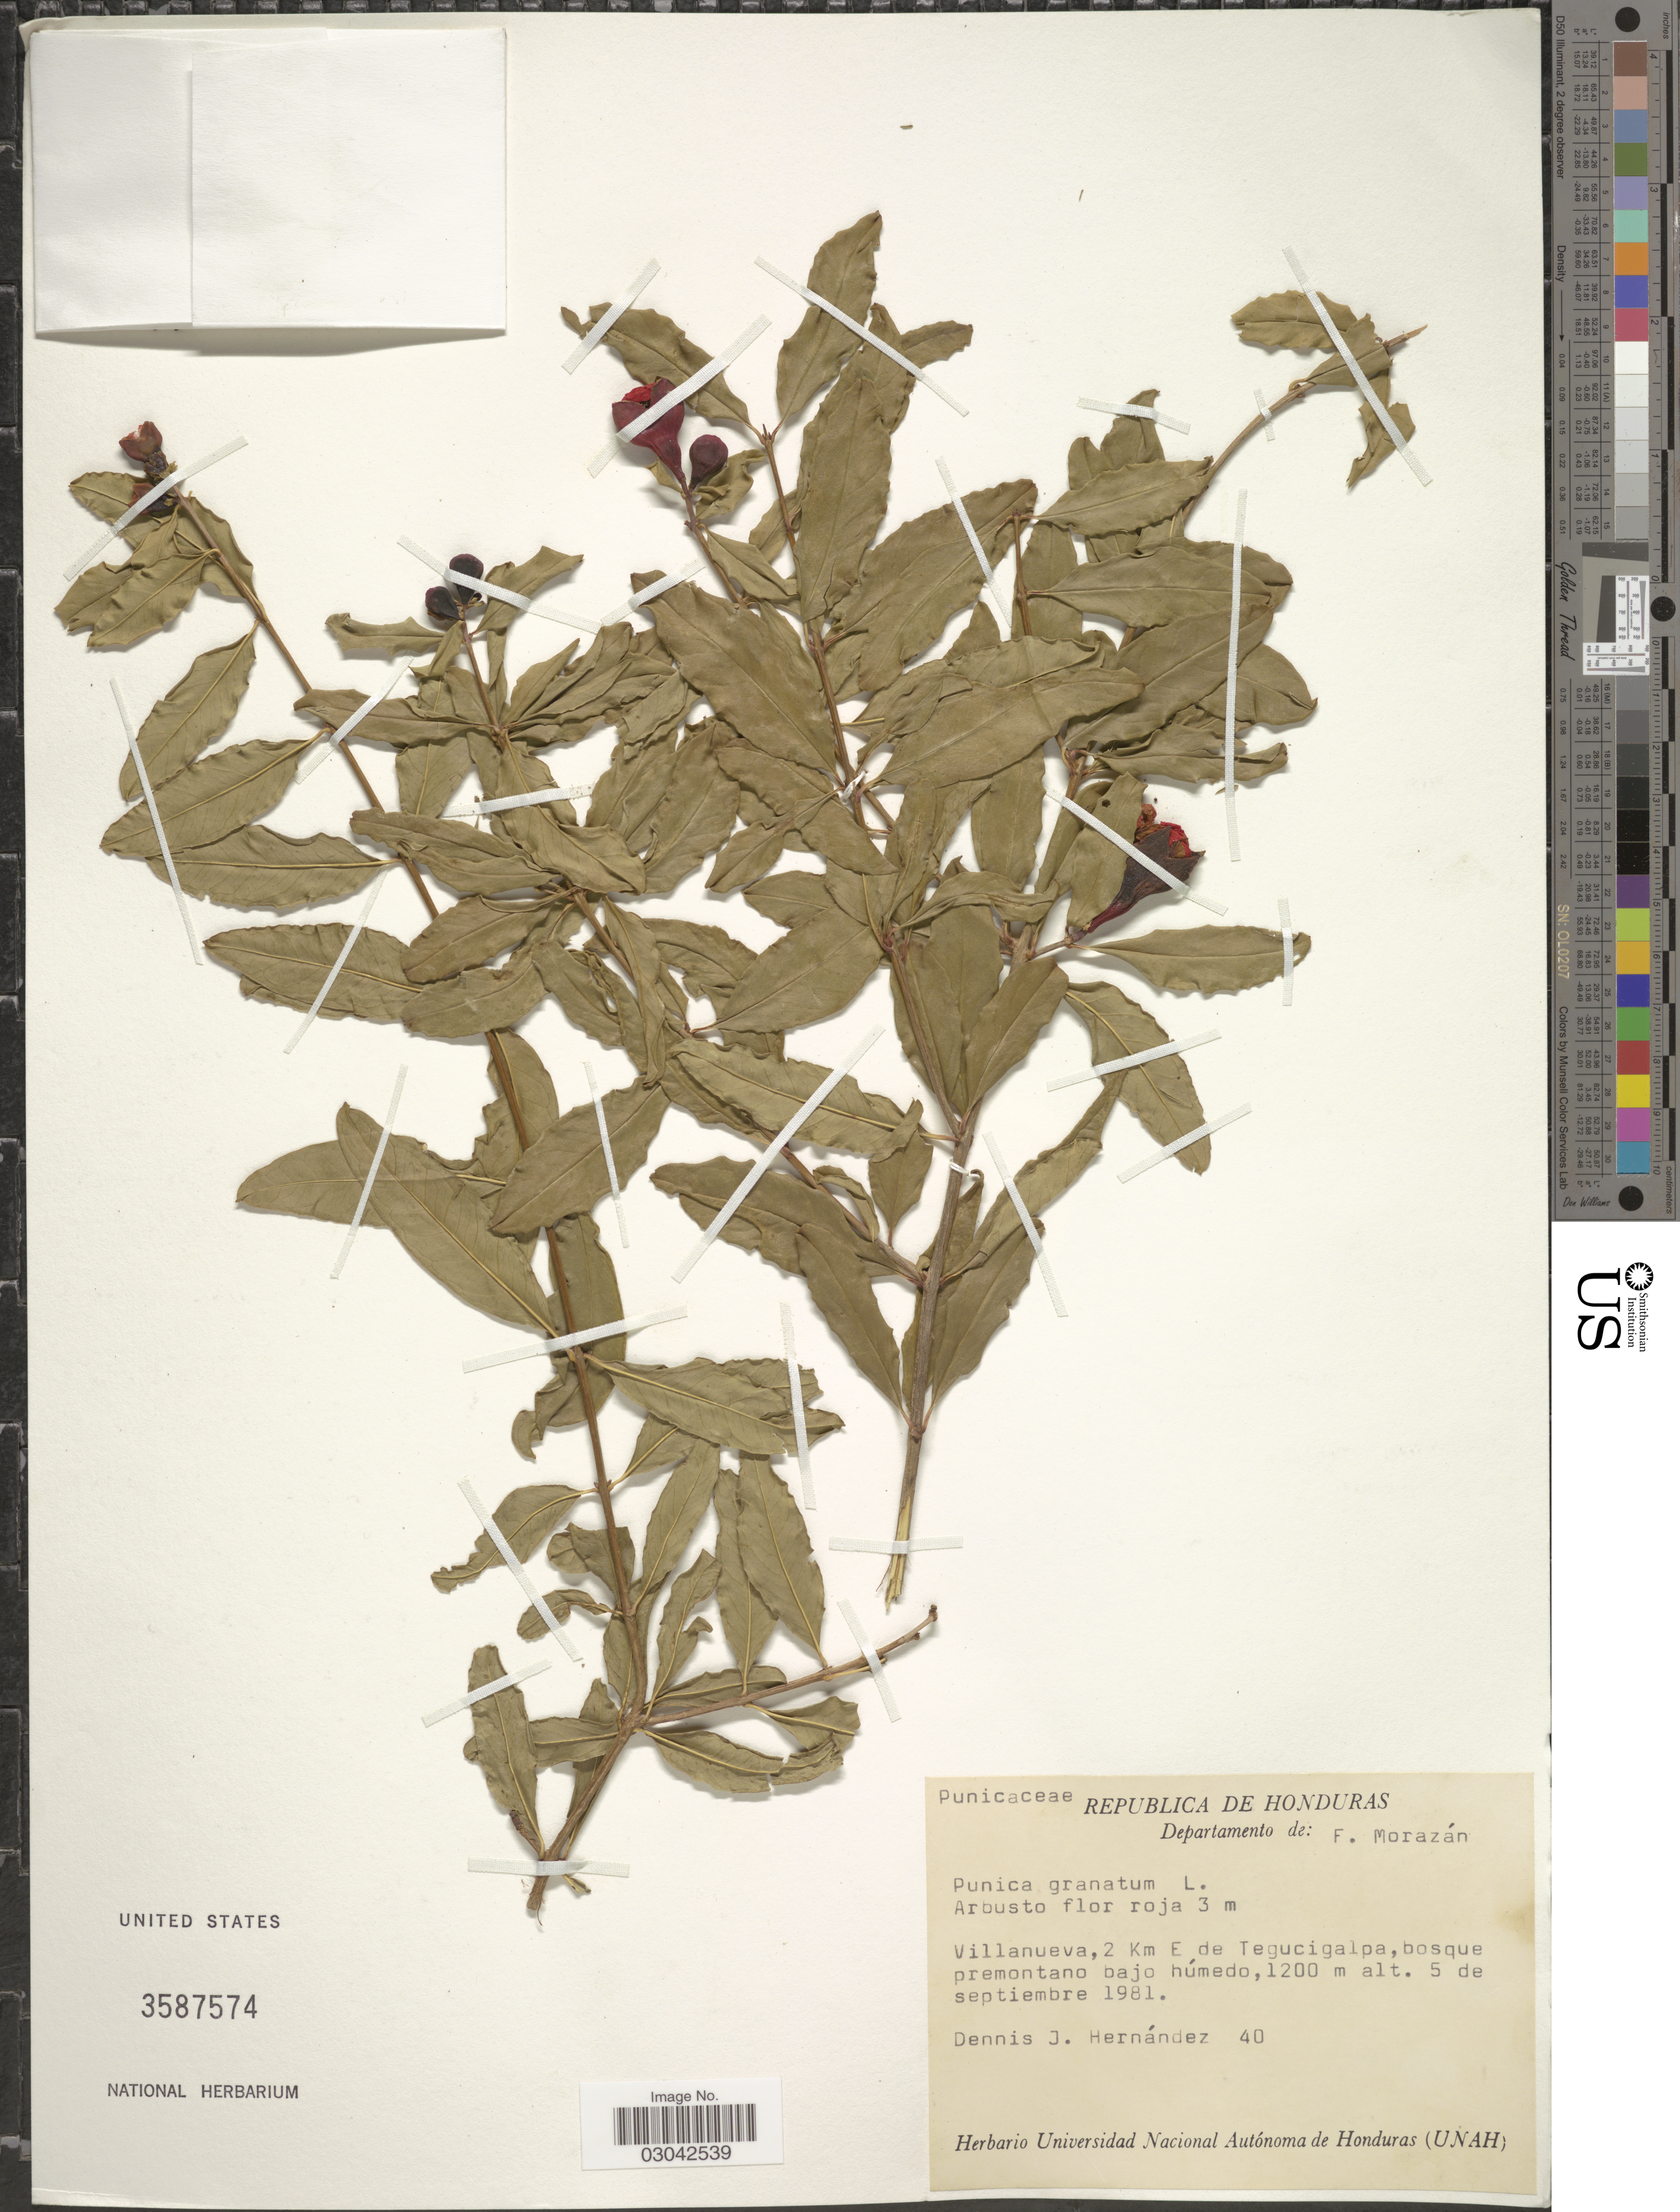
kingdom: Plantae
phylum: Tracheophyta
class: Magnoliopsida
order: Myrtales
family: Lythraceae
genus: Punica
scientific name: Punica granatum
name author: L.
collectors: D. Hernández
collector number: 40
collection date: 1981-09-05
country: Honduras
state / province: Fco. Morazán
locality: Departamento de: F. Morazán. Villanueva, 2 Km E de Tegucigalpa.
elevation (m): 1200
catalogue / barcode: US 3587574